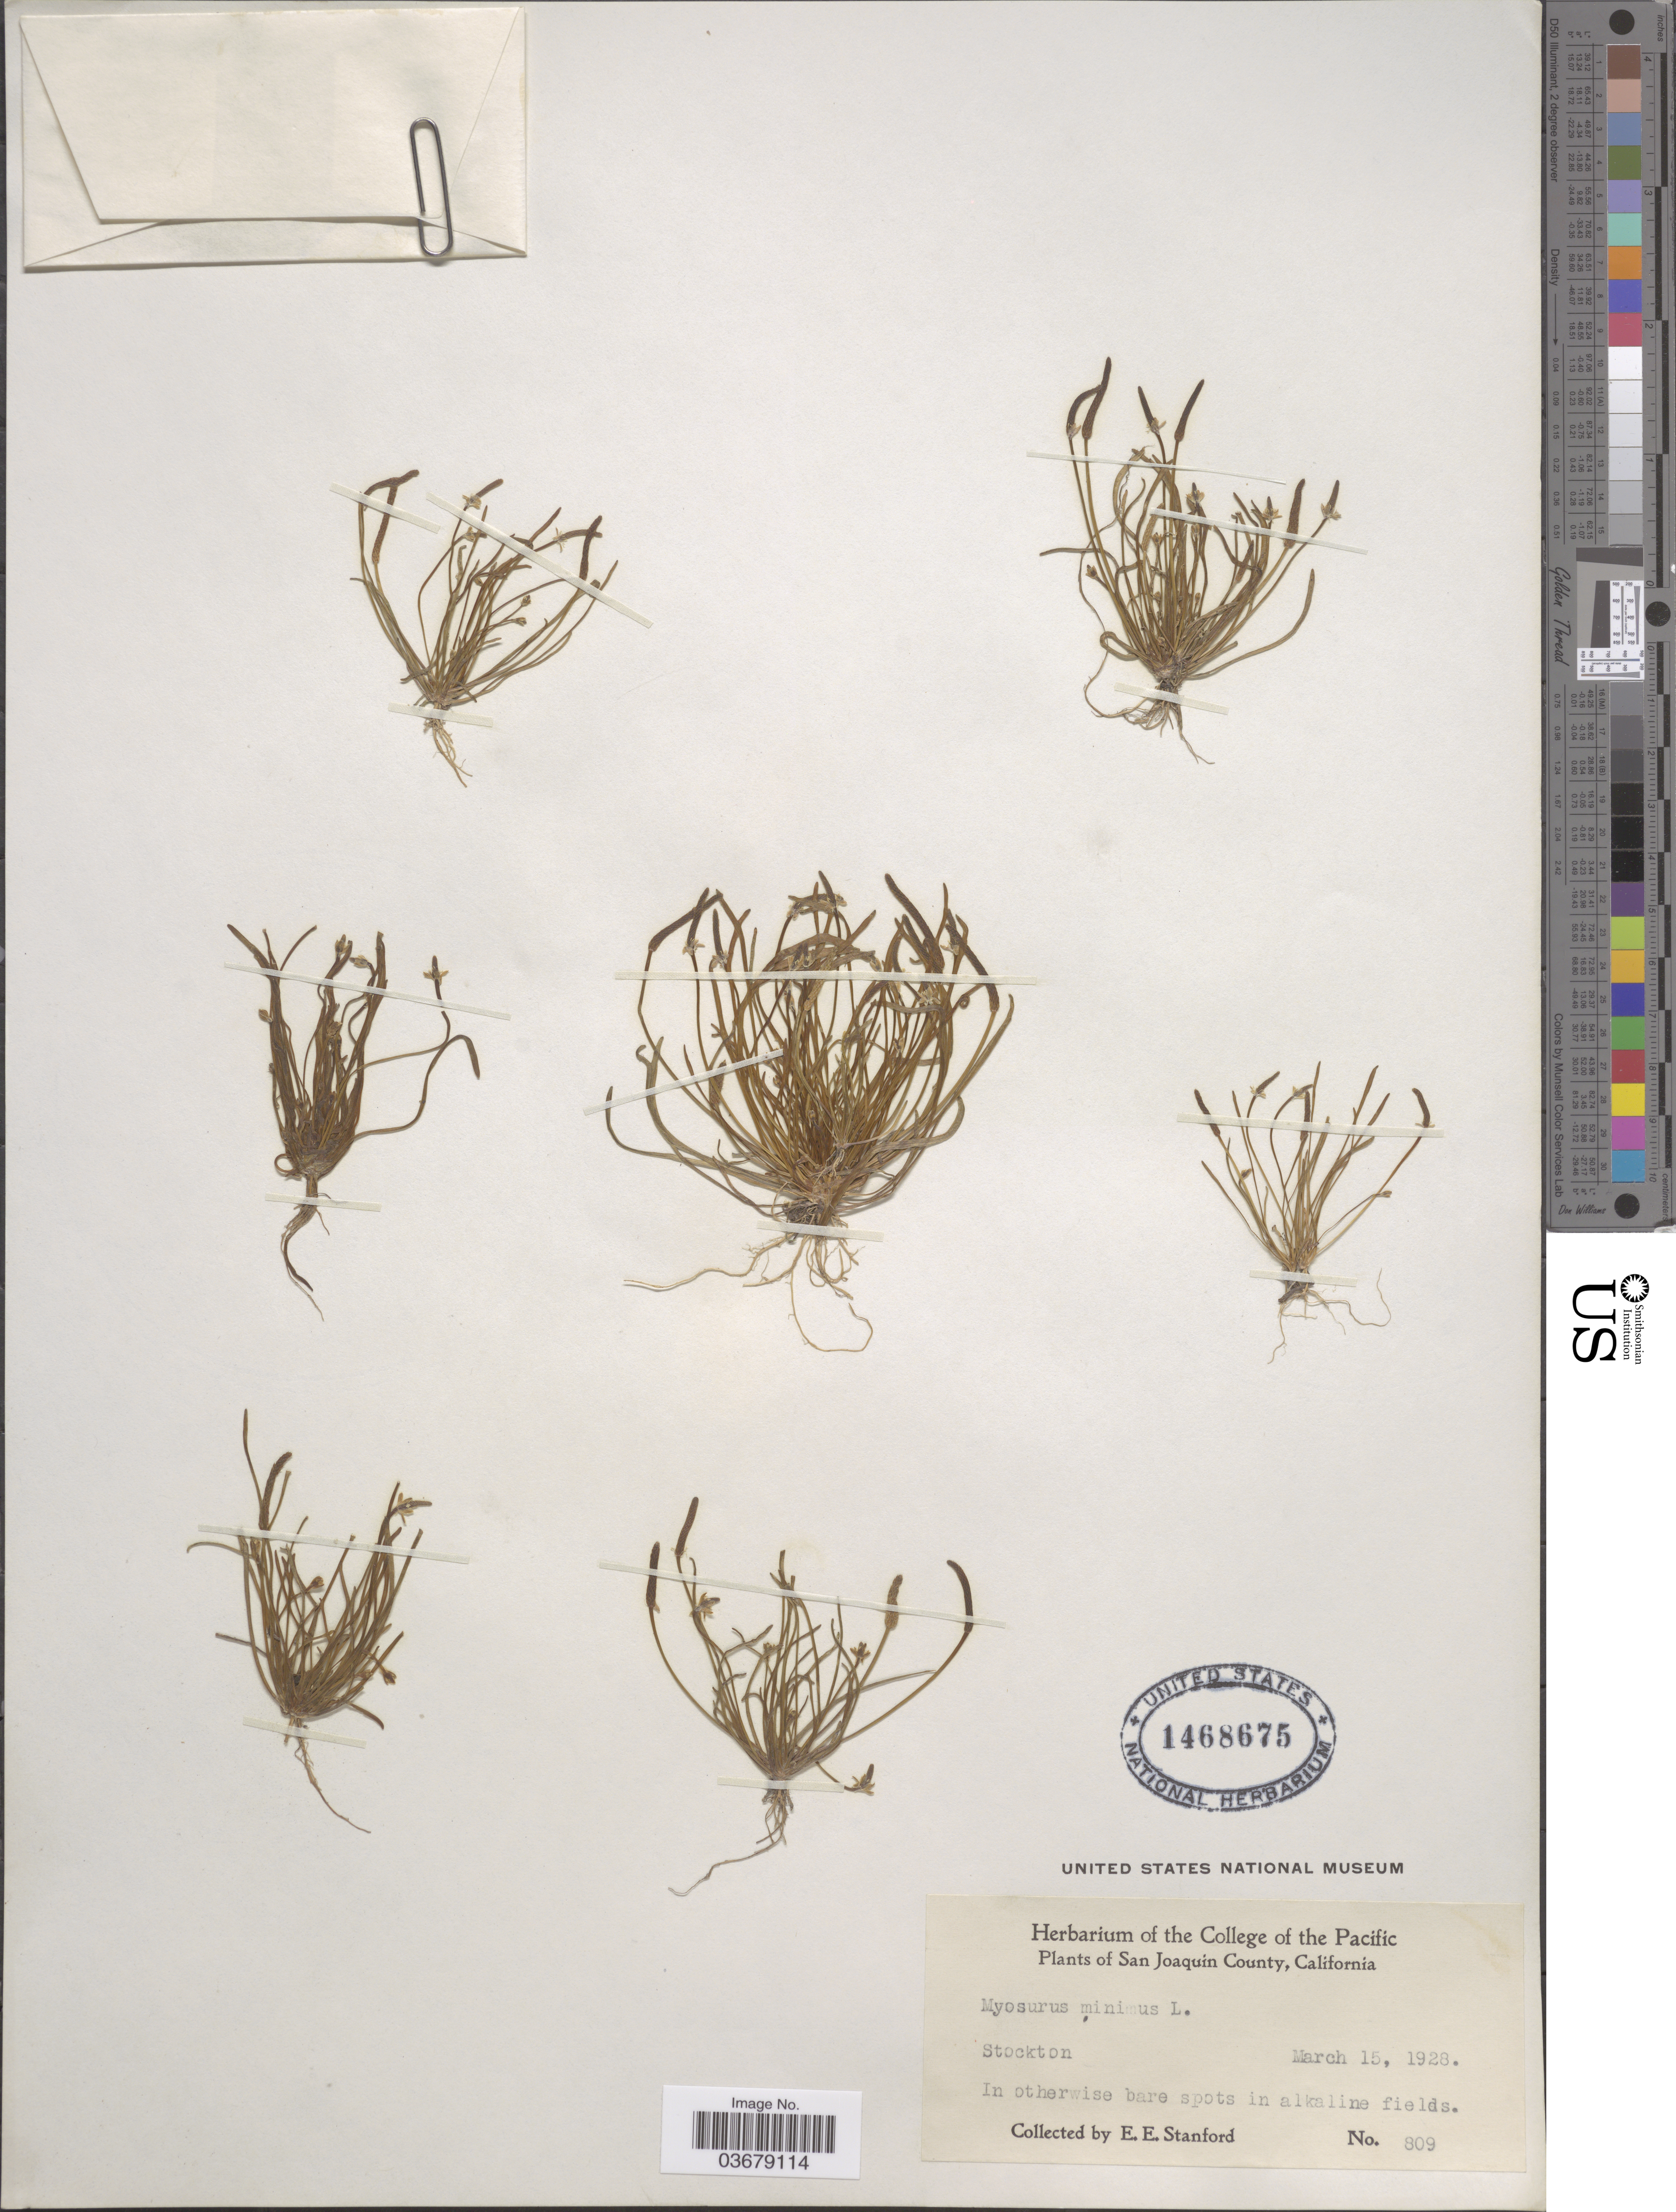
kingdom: Plantae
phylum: Tracheophyta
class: Magnoliopsida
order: Ranunculales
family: Ranunculaceae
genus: Myosurus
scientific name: Myosurus minimus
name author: L.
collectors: E. Stanford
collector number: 809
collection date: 1928-03-15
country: United States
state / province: California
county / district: San Joaquin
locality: San Joaquin County. Stockton.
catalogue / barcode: US 1468675